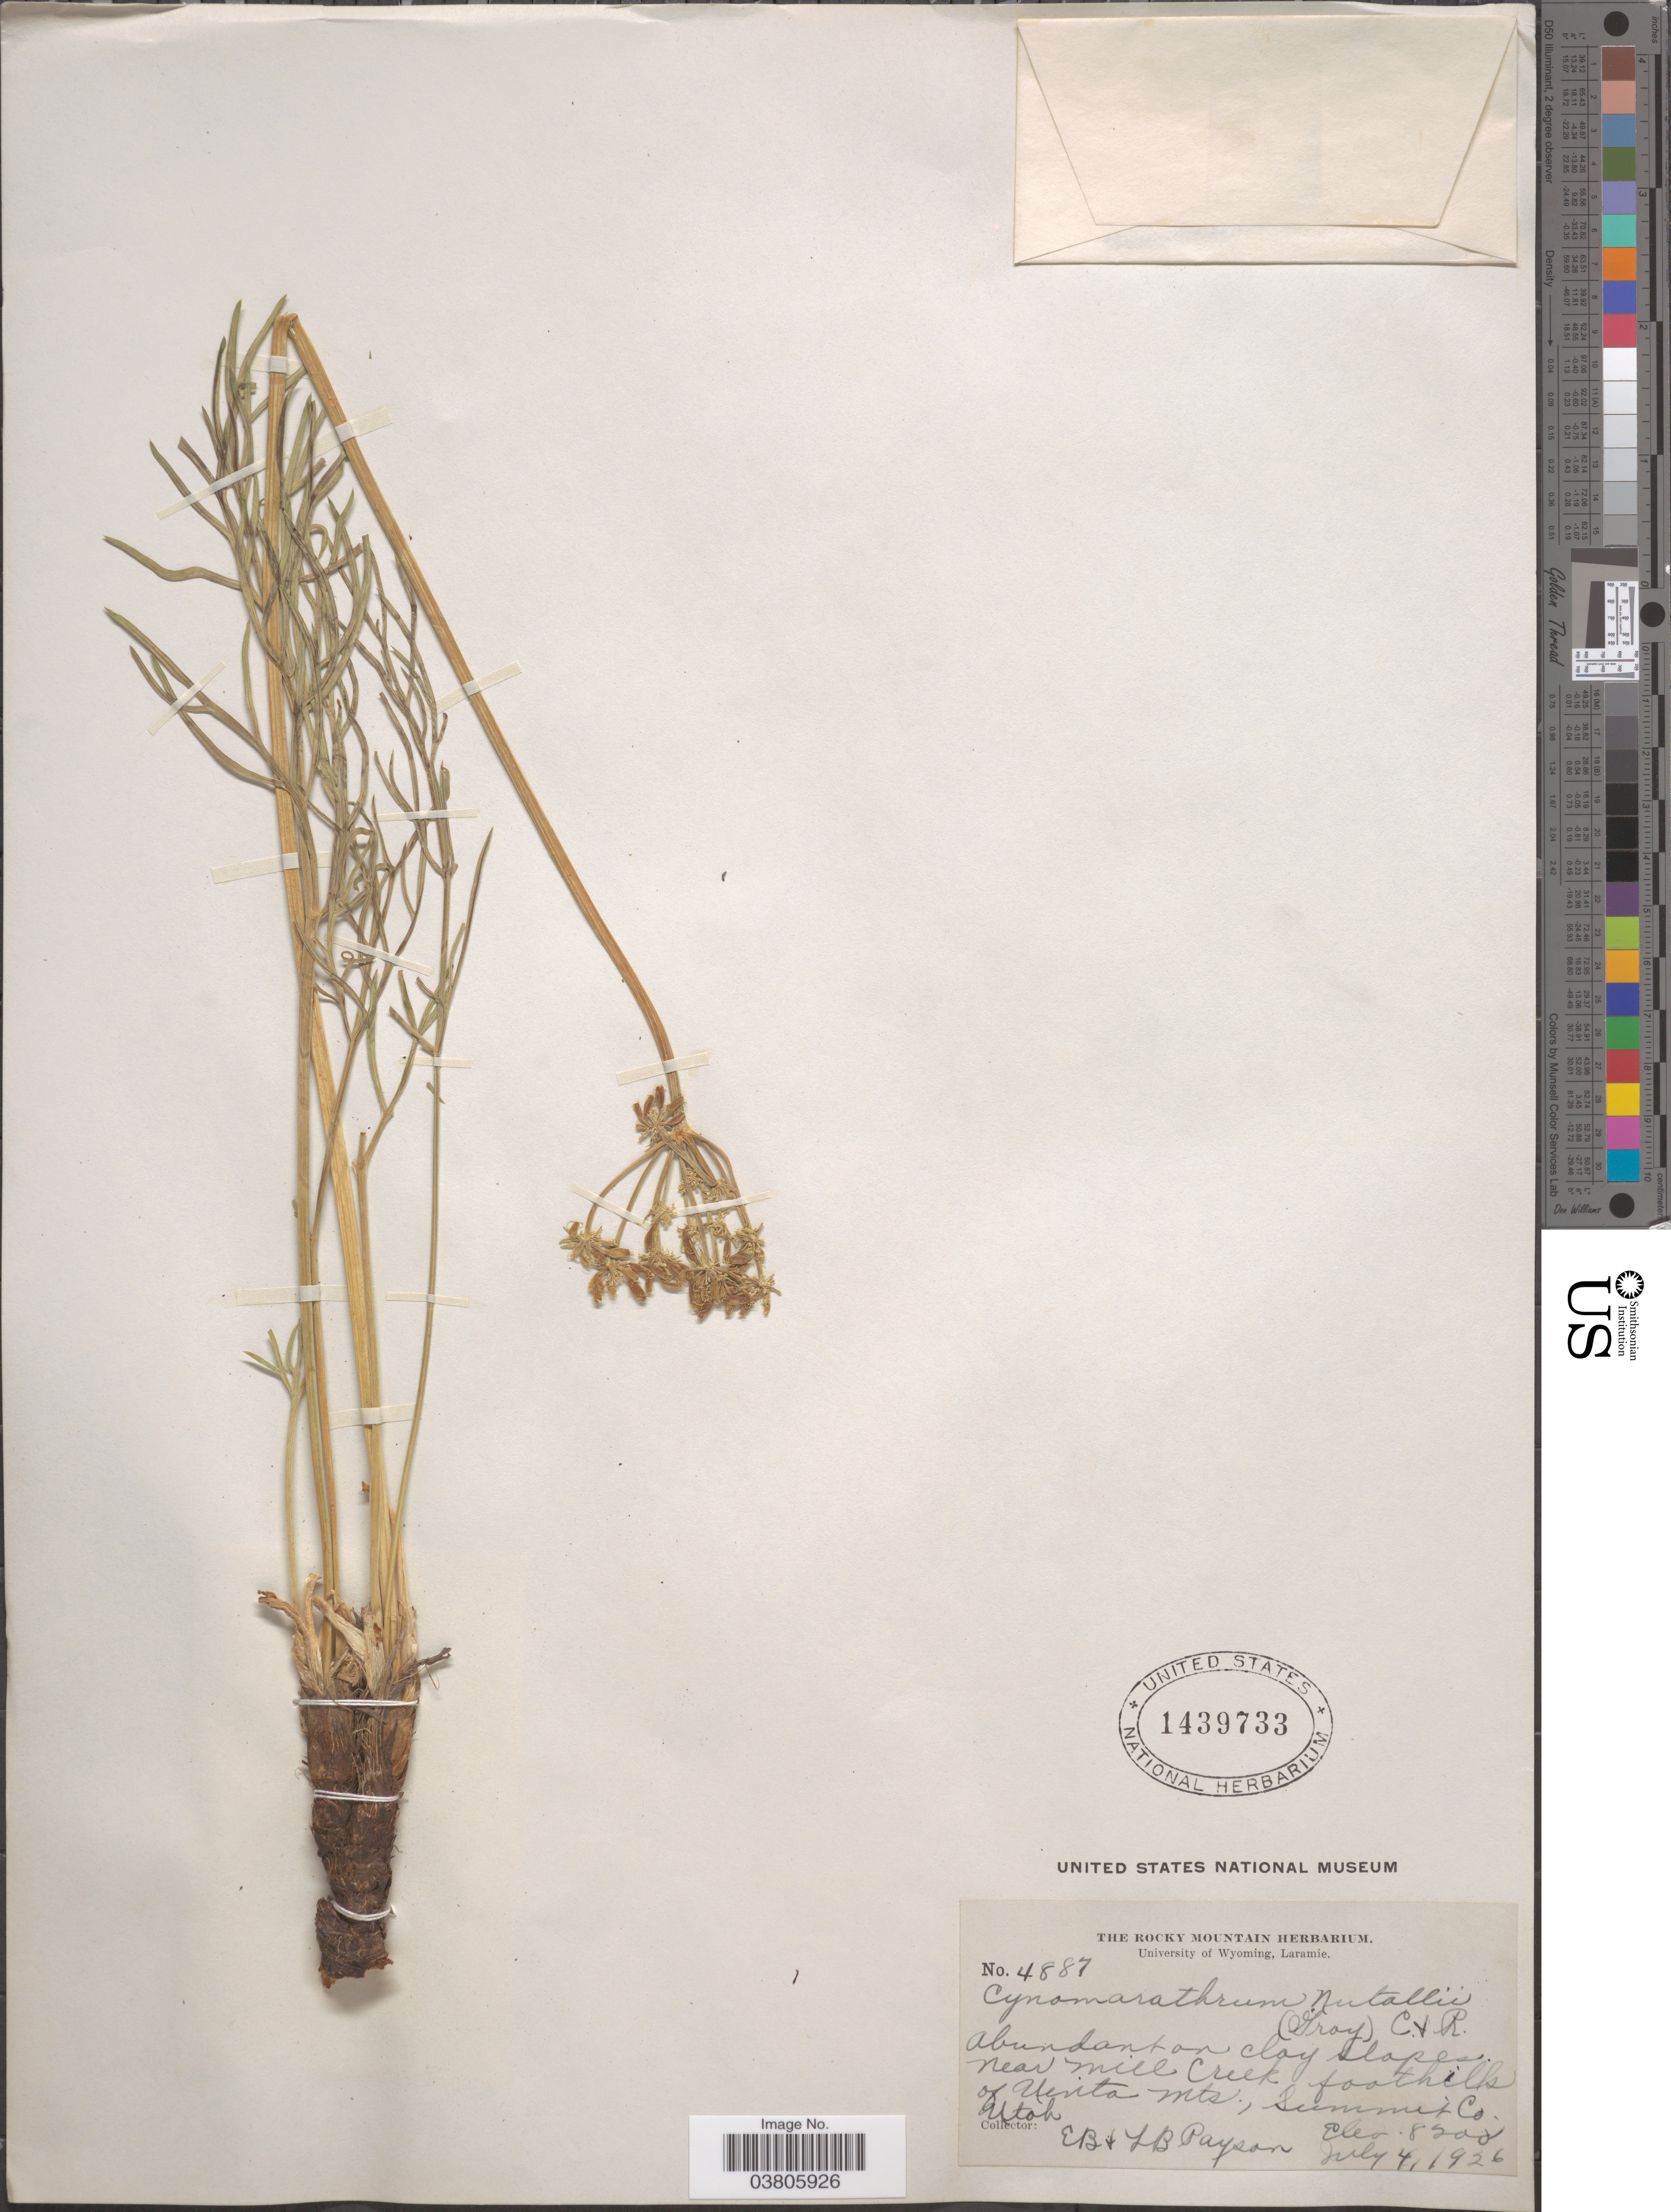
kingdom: Plantae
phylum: Tracheophyta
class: Magnoliopsida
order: Apiales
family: Apiaceae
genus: Lomatium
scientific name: Lomatium nuttallii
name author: (A. Gray) J.F. Macbr.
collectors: E. B. Payson & L. Payson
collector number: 4887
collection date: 1926-07-04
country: United States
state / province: Utah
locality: Near Mill Creek foothills of Uinta Mts., Summit Co.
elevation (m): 2499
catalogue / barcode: US 1439733